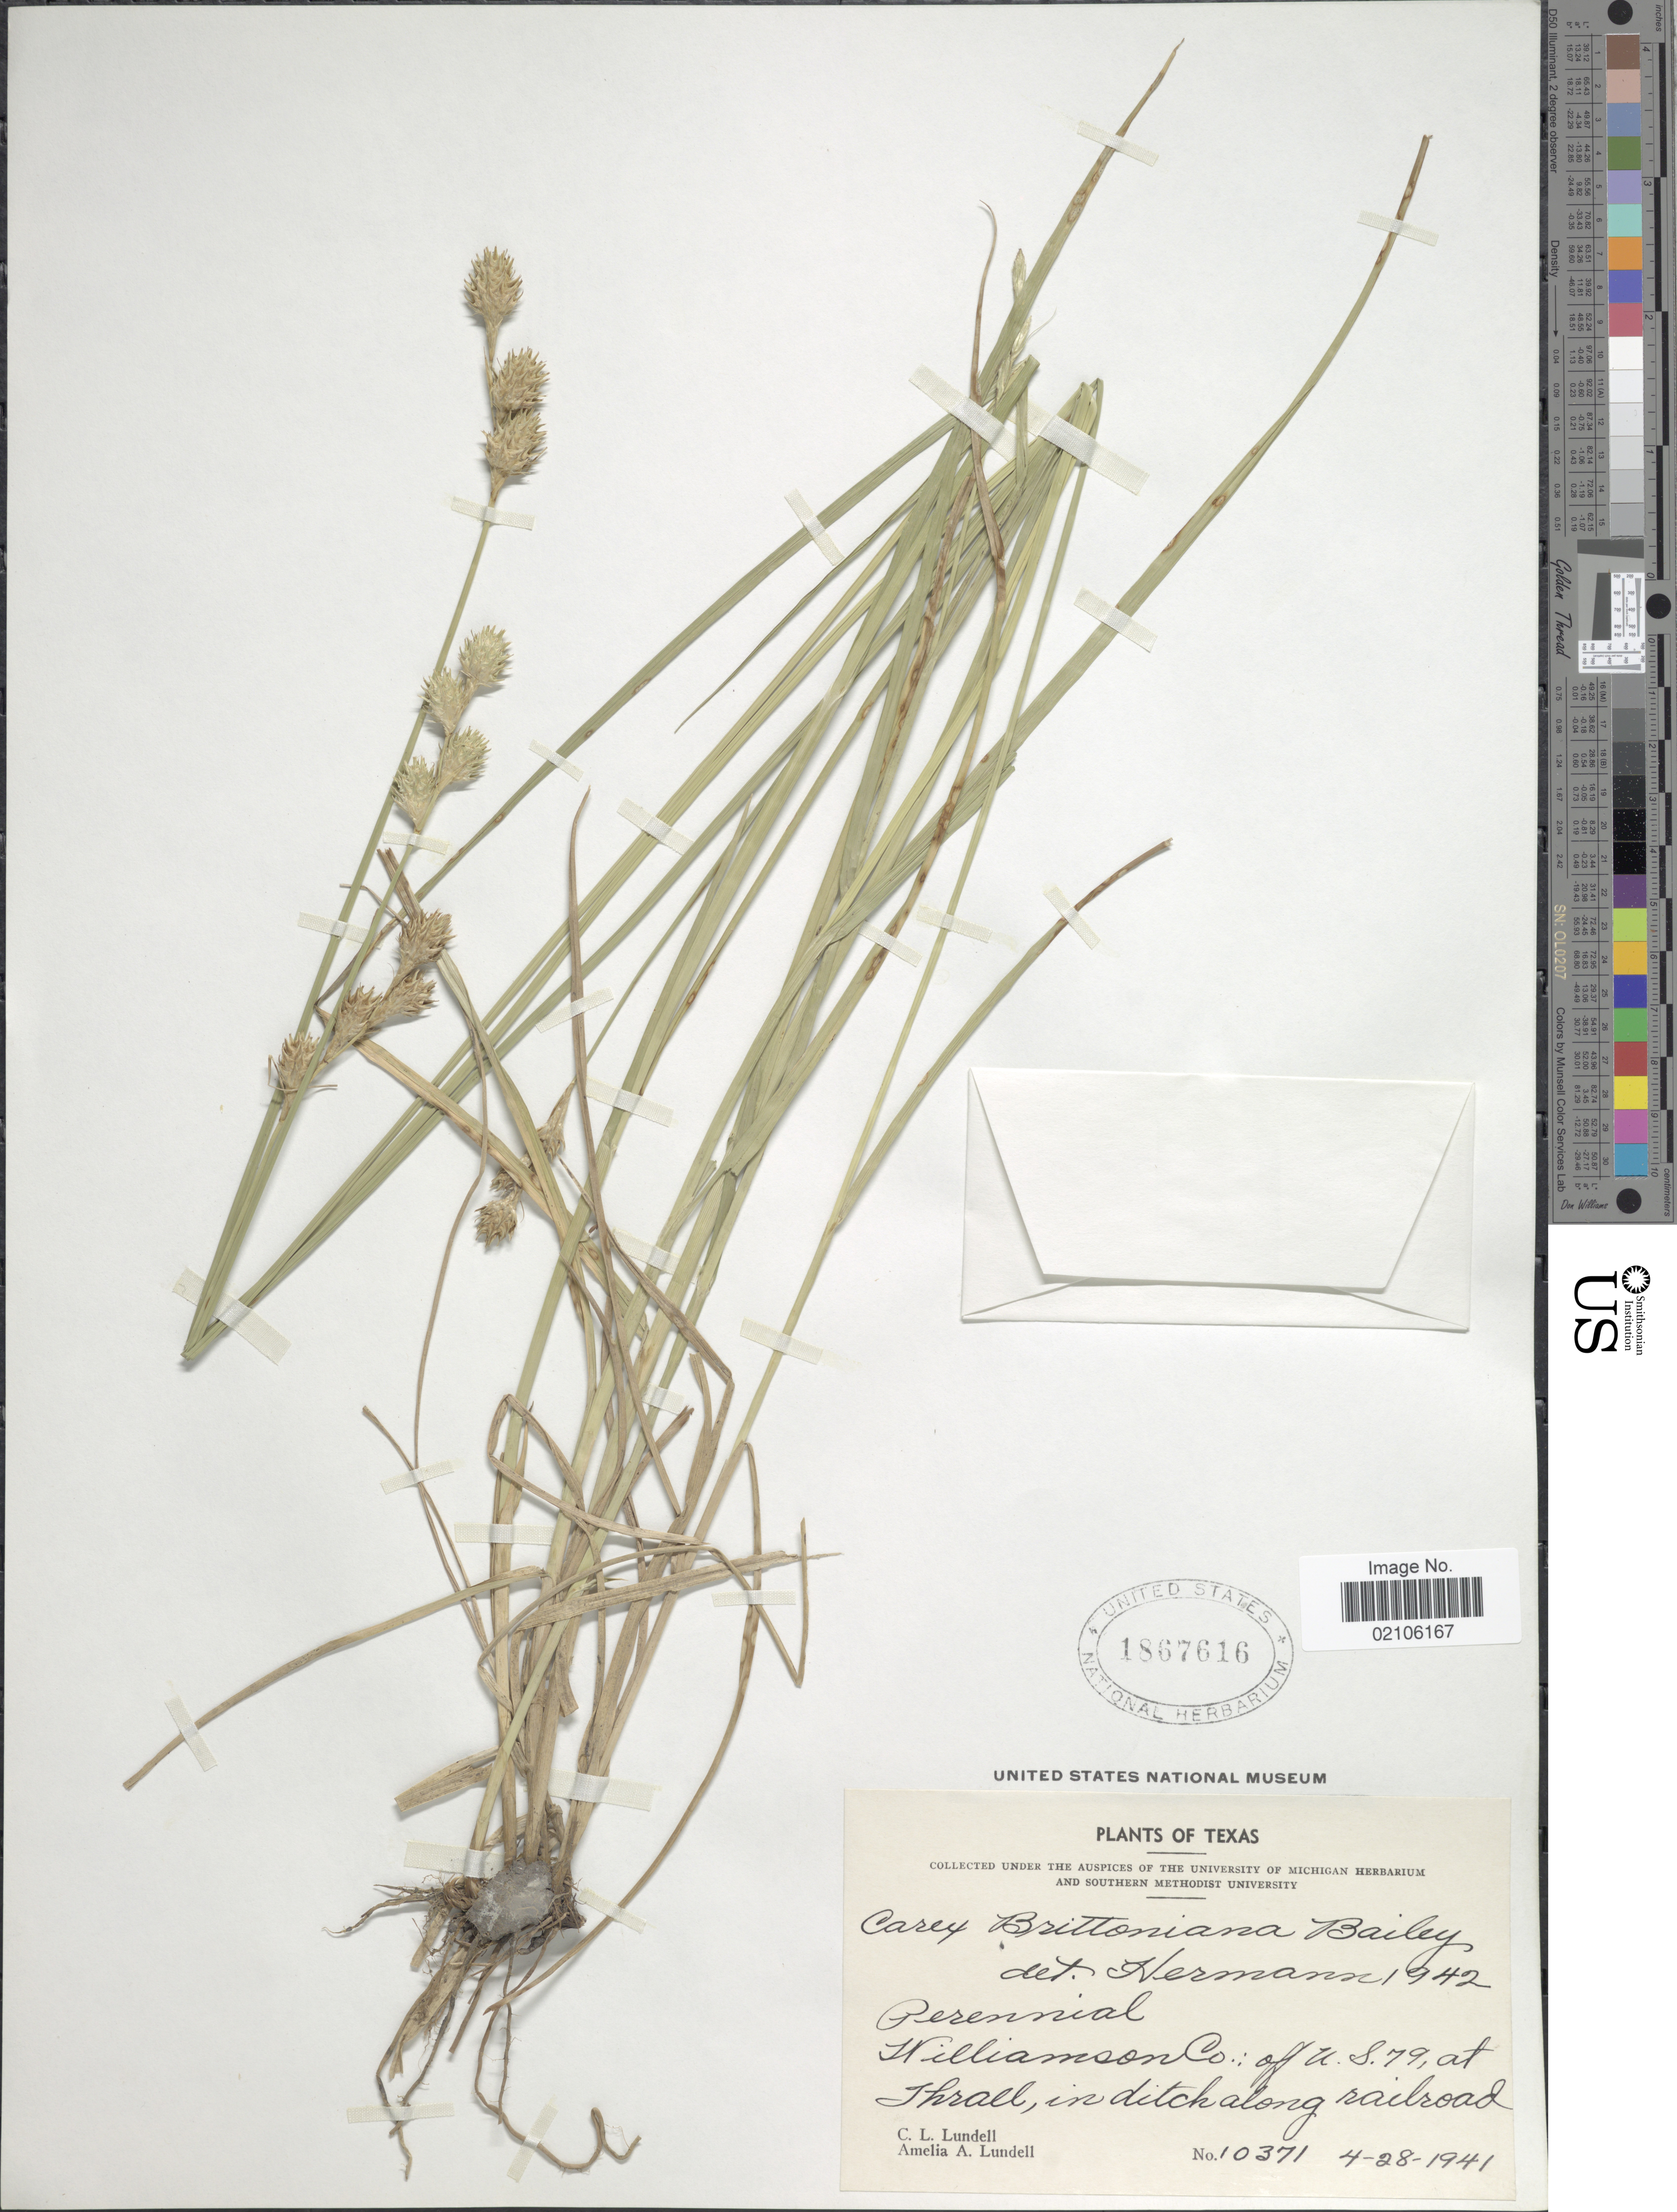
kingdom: Plantae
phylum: Tracheophyta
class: Liliopsida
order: Poales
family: Cyperaceae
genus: Carex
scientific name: Carex tetrastachya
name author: Scheele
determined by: Strong, Mark T., (BOT), Smithsonian Institution - National Museum of Natural History (UNITED STATES)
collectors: C. L. Lundell & A. A. Lundell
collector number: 10371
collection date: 1941-04-28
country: United States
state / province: Texas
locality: Perennial, Williamson Co.: of U.S. 79, at Ihrall, in ditch along railroad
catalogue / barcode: US 1867616